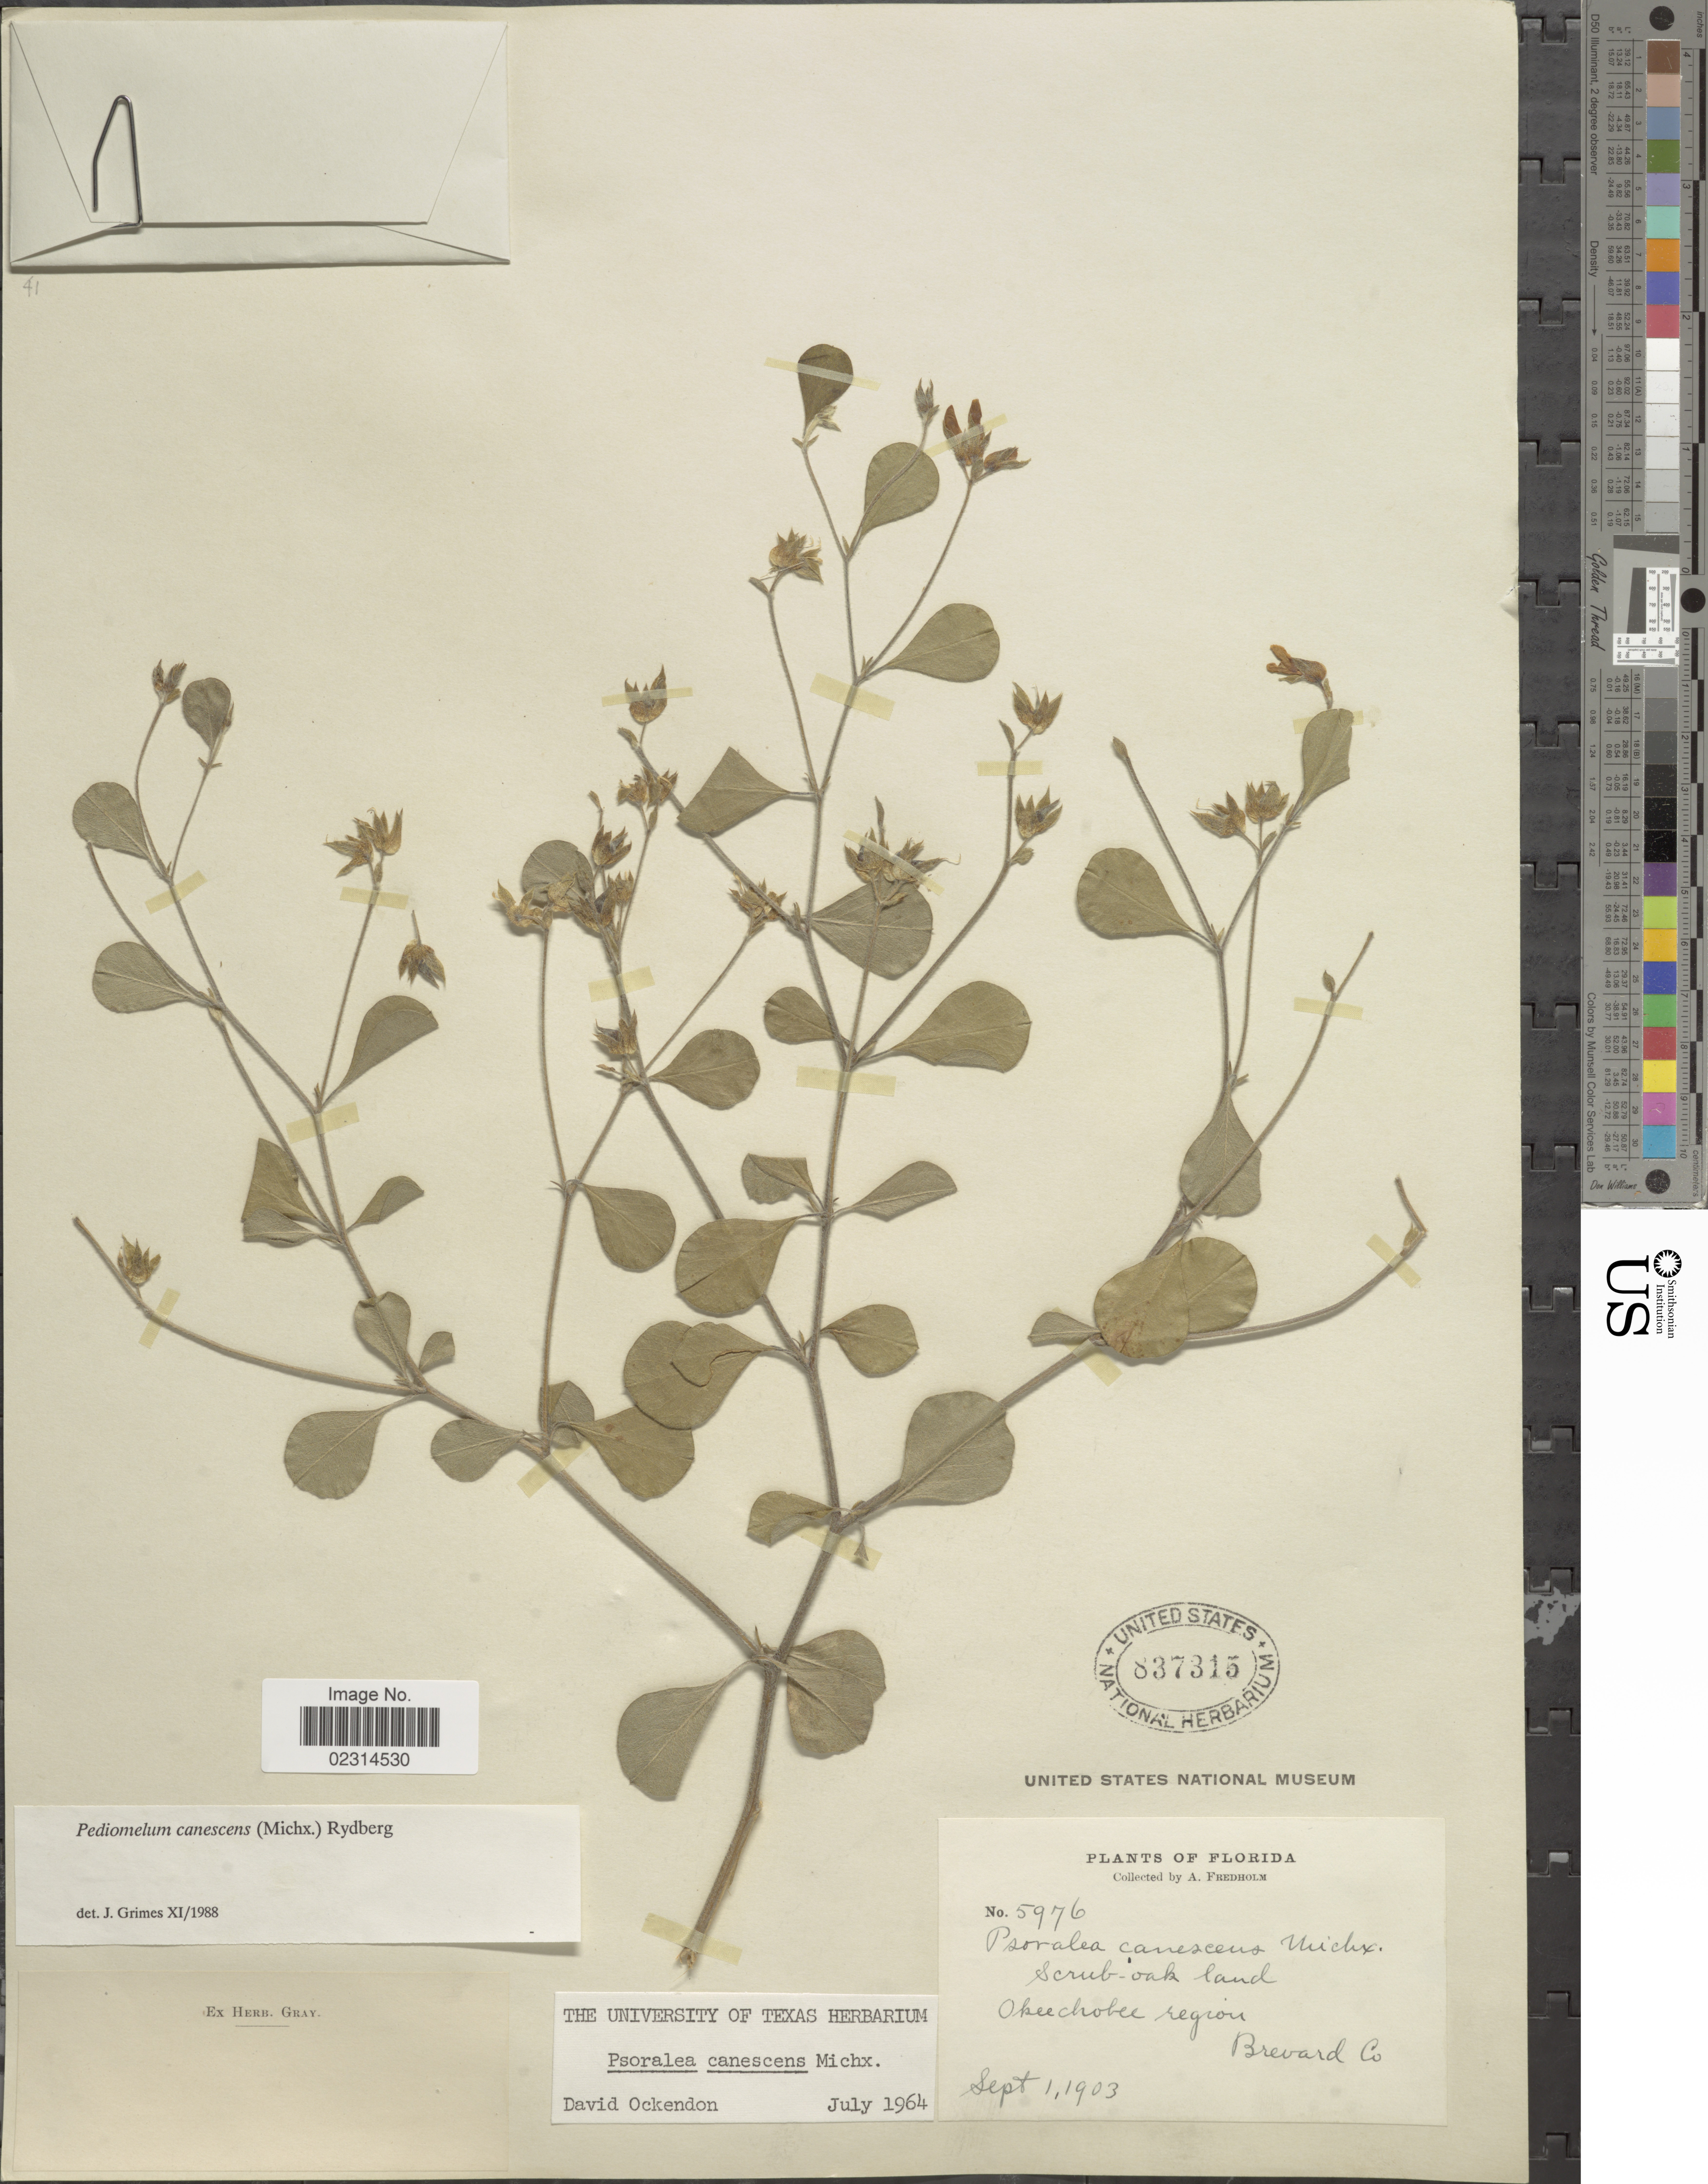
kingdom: Plantae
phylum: Tracheophyta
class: Magnoliopsida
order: Fabales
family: Fabaceae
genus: Pediomelum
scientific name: Pediomelum canescens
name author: (Michx.) Rydb.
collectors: A. Fredholm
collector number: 5976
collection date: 1903-09-01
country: United States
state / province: Florida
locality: Okeechobee region. Brevard Co.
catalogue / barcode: US 837315